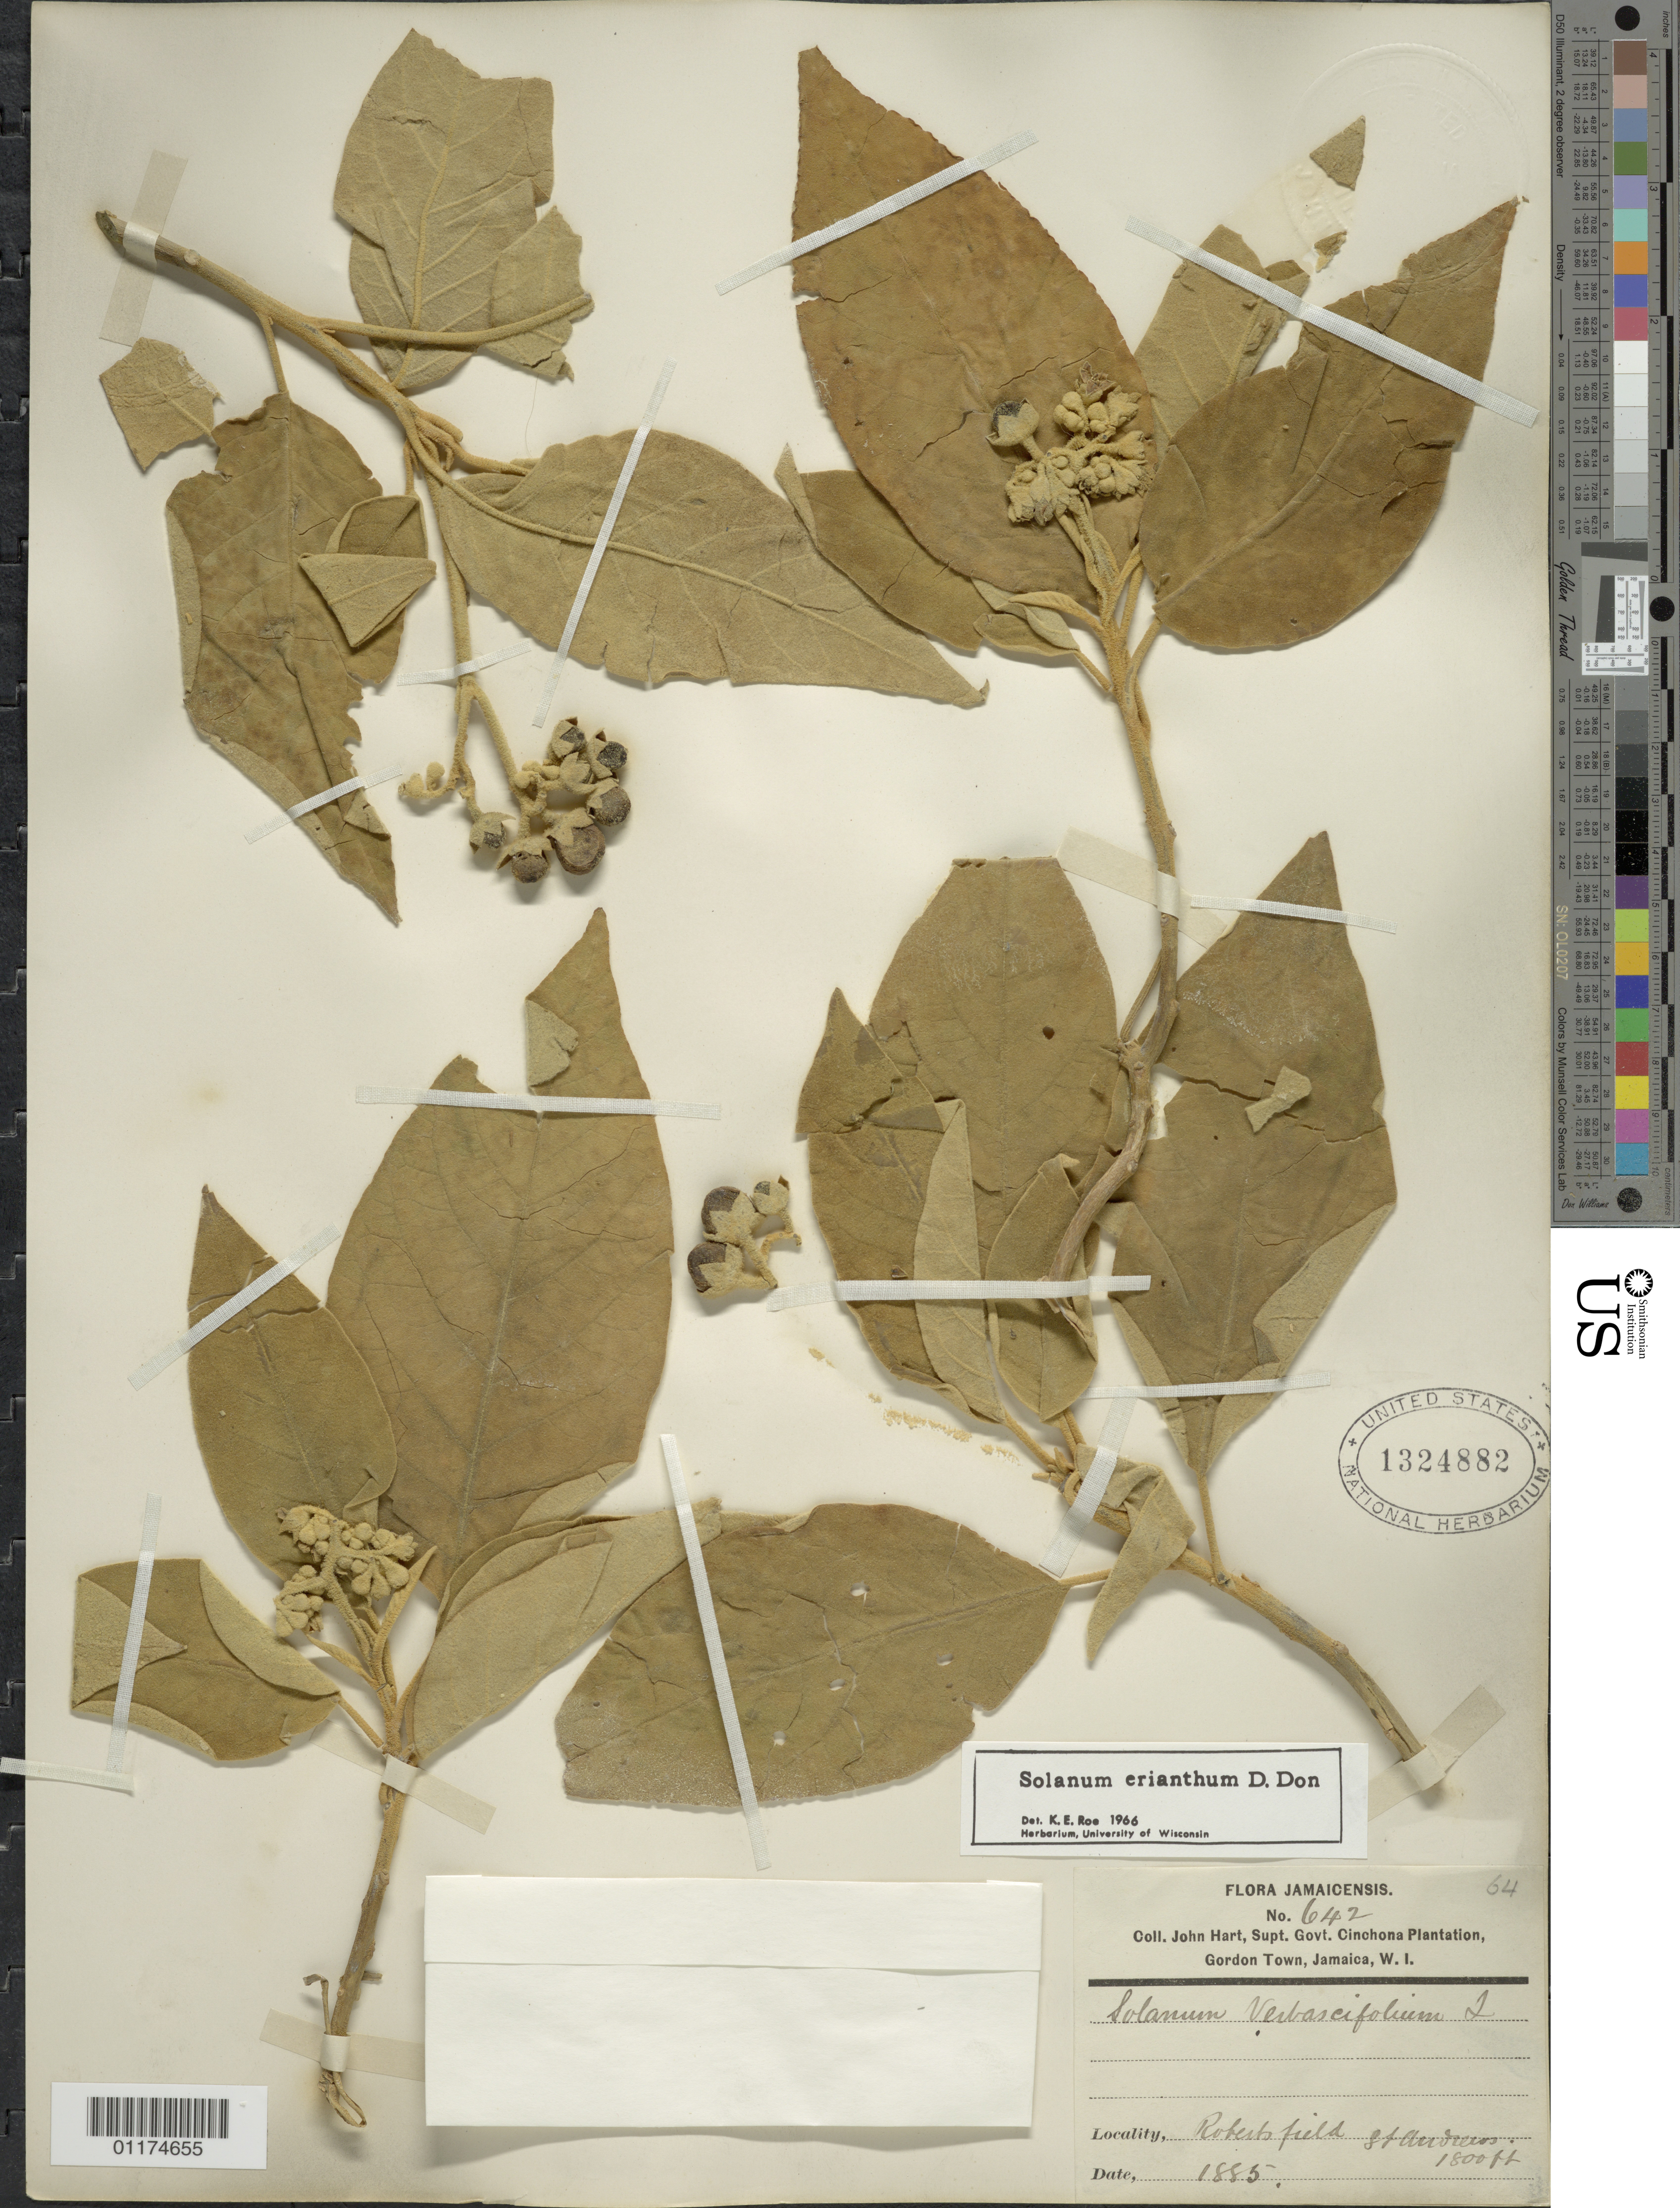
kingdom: Plantae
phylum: Tracheophyta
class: Magnoliopsida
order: Solanales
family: Solanaceae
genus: Solanum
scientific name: Solanum erianthum var. erianthum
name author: D. Don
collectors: J. Hart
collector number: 642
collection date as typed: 1885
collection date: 1885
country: Jamaica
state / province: Saint Andrew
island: Jamaica I.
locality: Gordon Town; Roberts Field.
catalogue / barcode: US 1324882